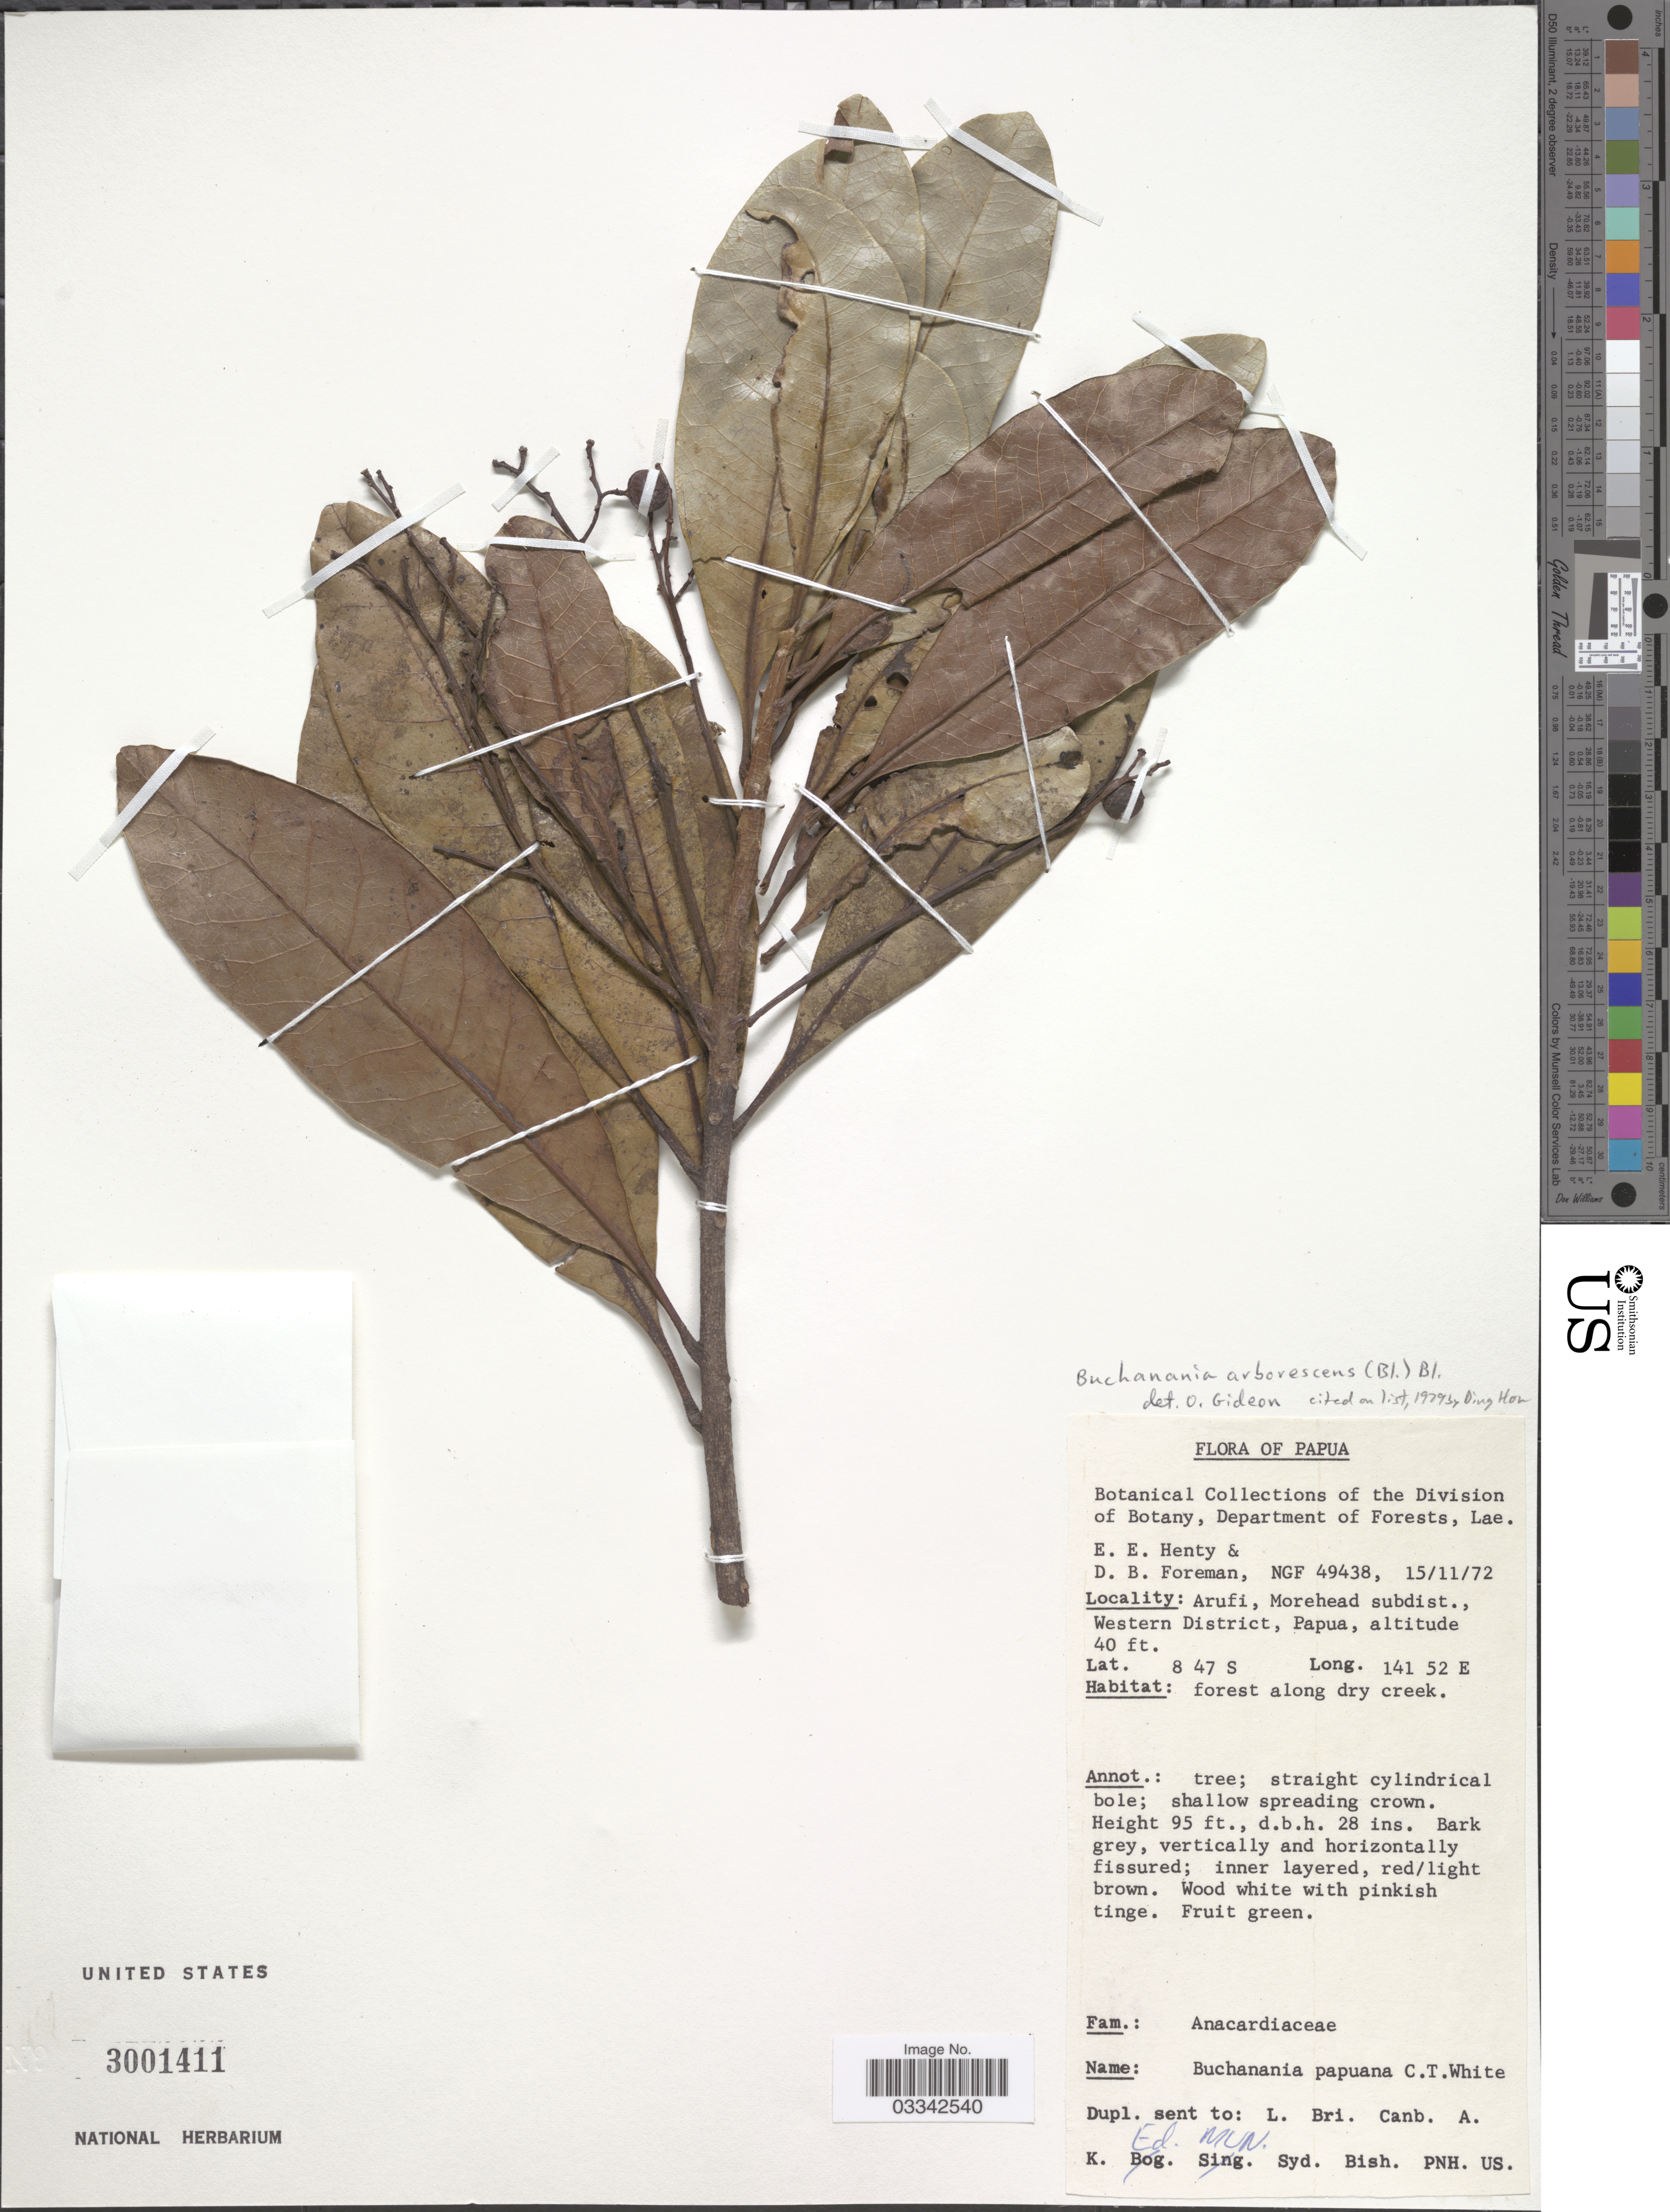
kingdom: Plantae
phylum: Tracheophyta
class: Magnoliopsida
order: Sapindales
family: Anacardiaceae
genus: Buchanania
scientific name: Buchanania arborescens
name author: (Blume) Blume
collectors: E. Henty & D. Foreman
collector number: NGF 49438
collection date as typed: Transcribed d/m/y: 15/11/72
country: Papua New Guinea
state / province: Manus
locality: Papua. Arufi, Morehead subdist., Western District, Papua.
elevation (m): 12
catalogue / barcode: US 3001411